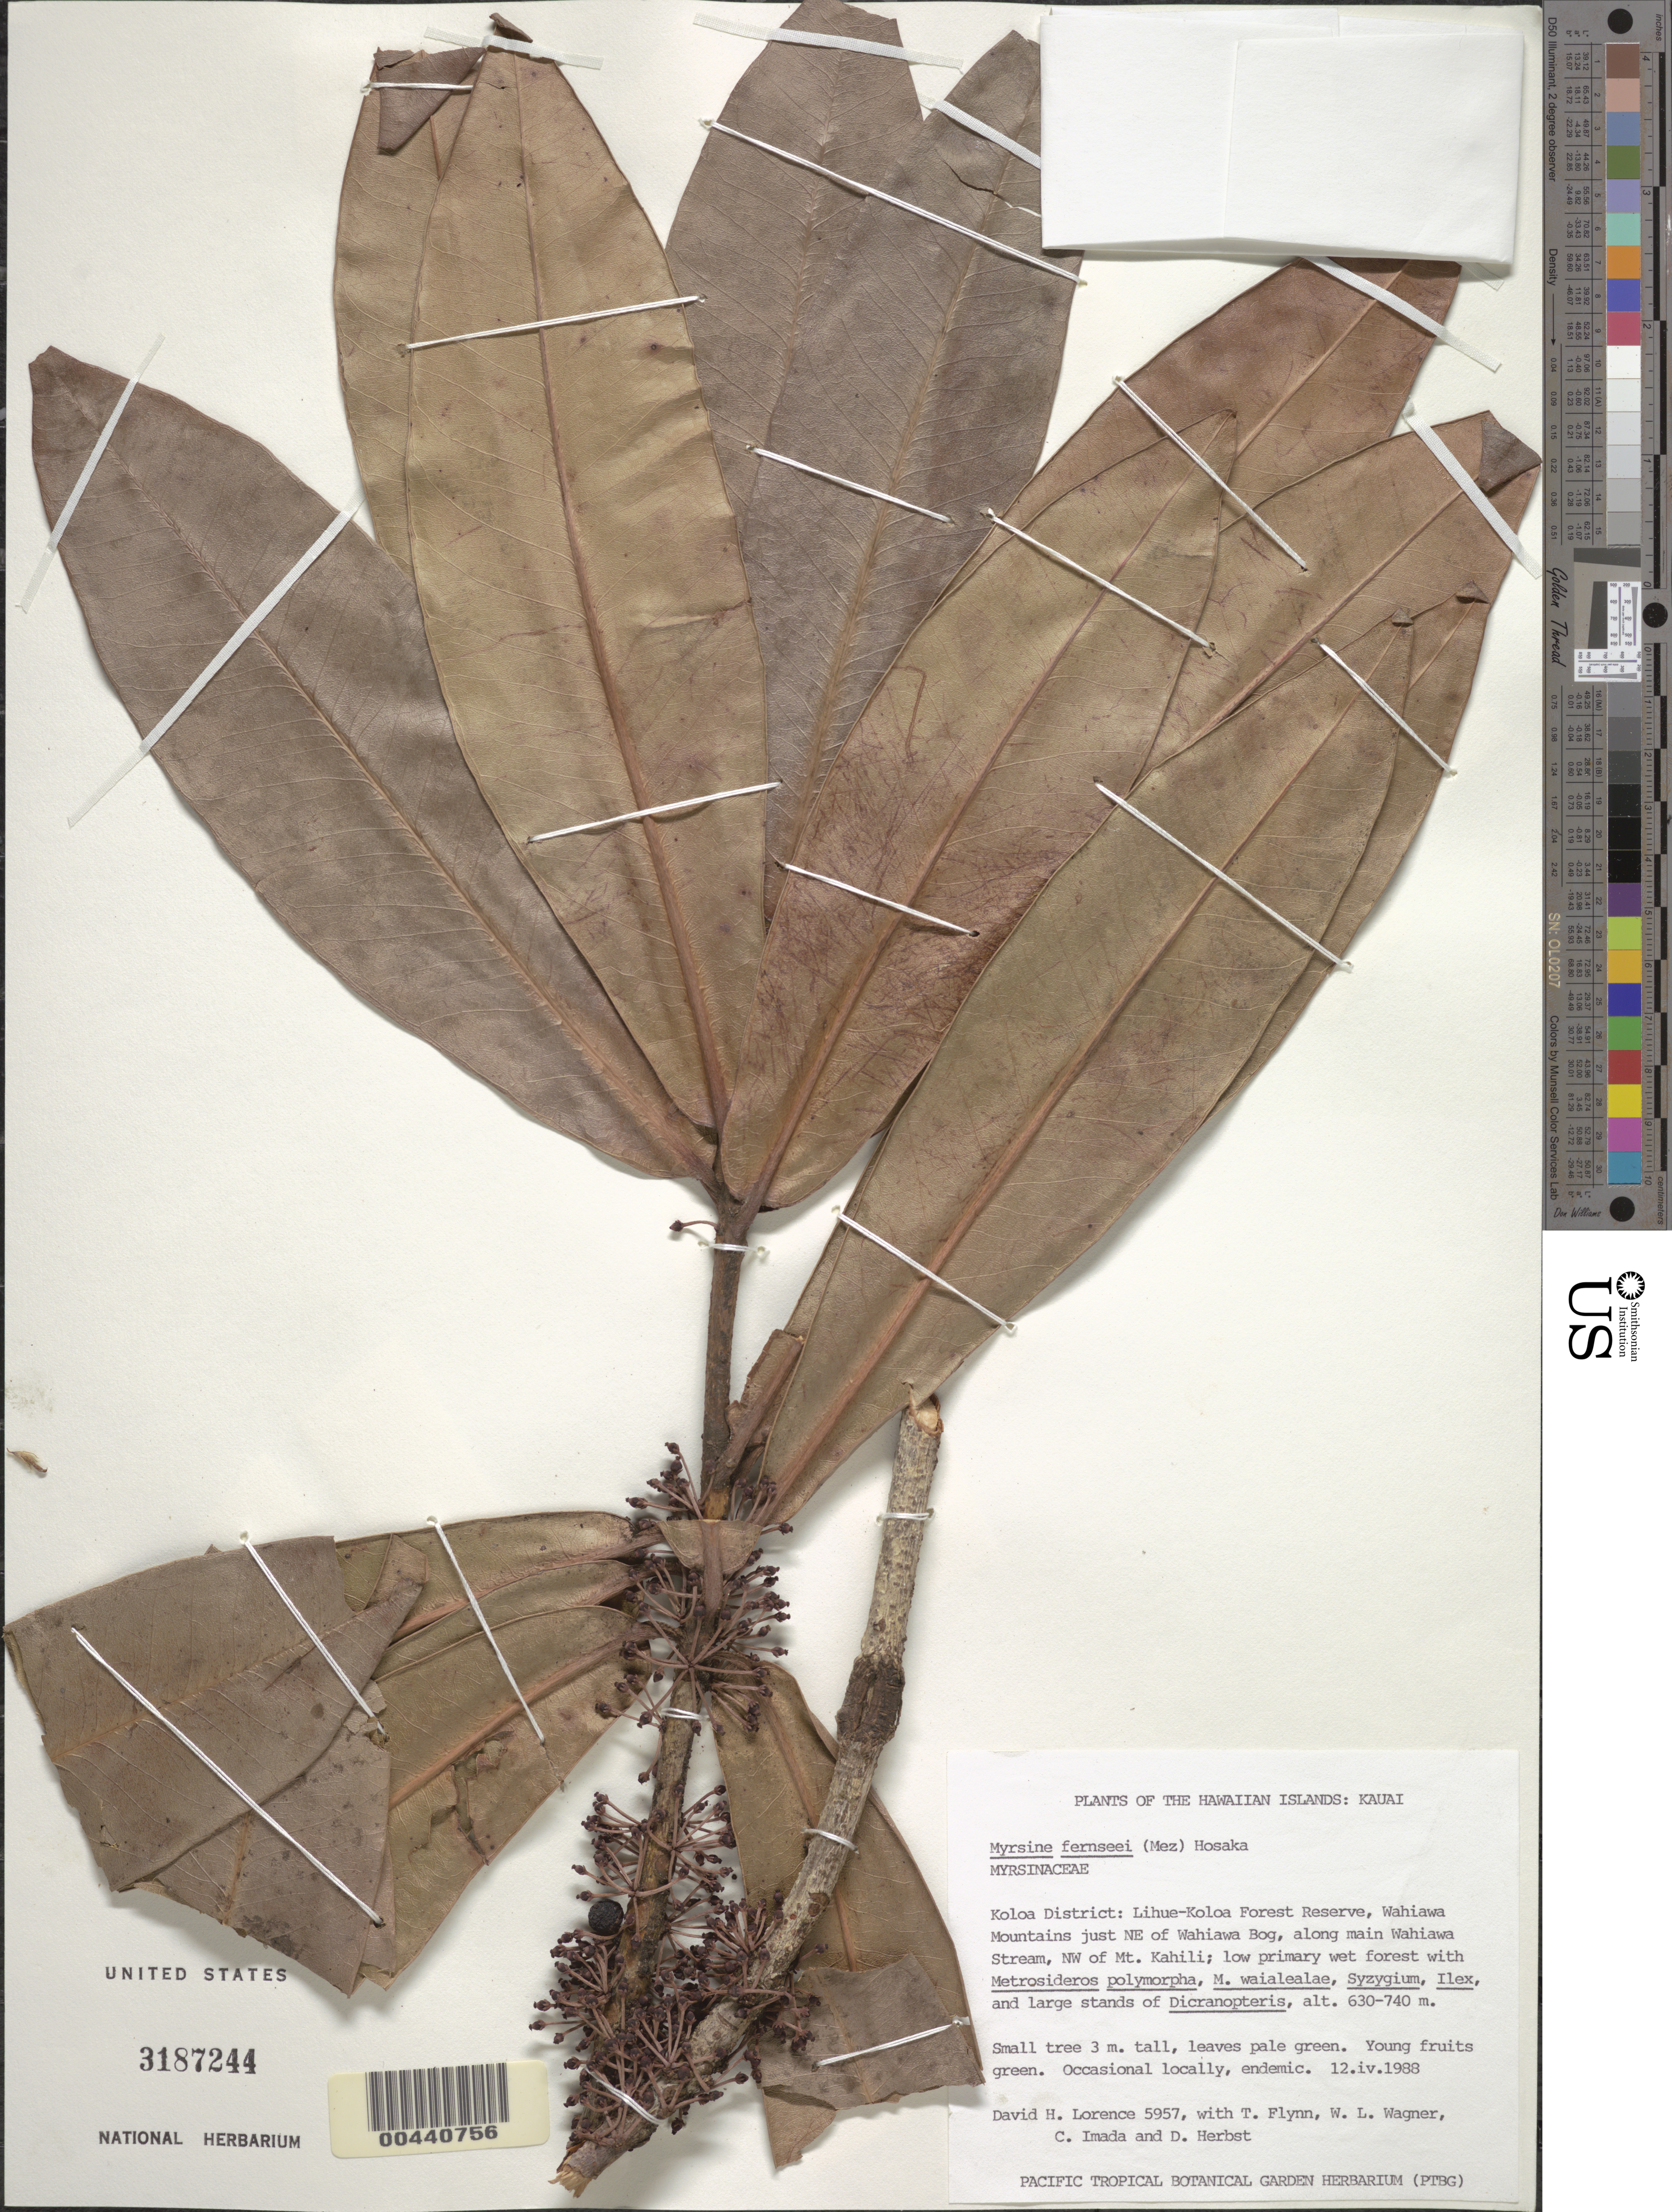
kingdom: Plantae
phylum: Tracheophyta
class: Magnoliopsida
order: Ericales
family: Primulaceae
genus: Myrsine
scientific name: Myrsine fernseei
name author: (Mez) Hosaka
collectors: D. Lorence, T. W. Flynn, W. L. Wagner, C. Imada & D. R. Herbst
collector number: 5957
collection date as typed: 12 Apr 1988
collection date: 1988-04-12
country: United States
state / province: Hawaii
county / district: Kauai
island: Kaua'i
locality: Koloa Distr.: Lihue-Koloa Forest Reserve, Wahiawa Mountains just NE of Wahiawa Bog, along main Wahiawa Stream, NW of Mt. Kahili.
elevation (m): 630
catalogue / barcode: US 3187244